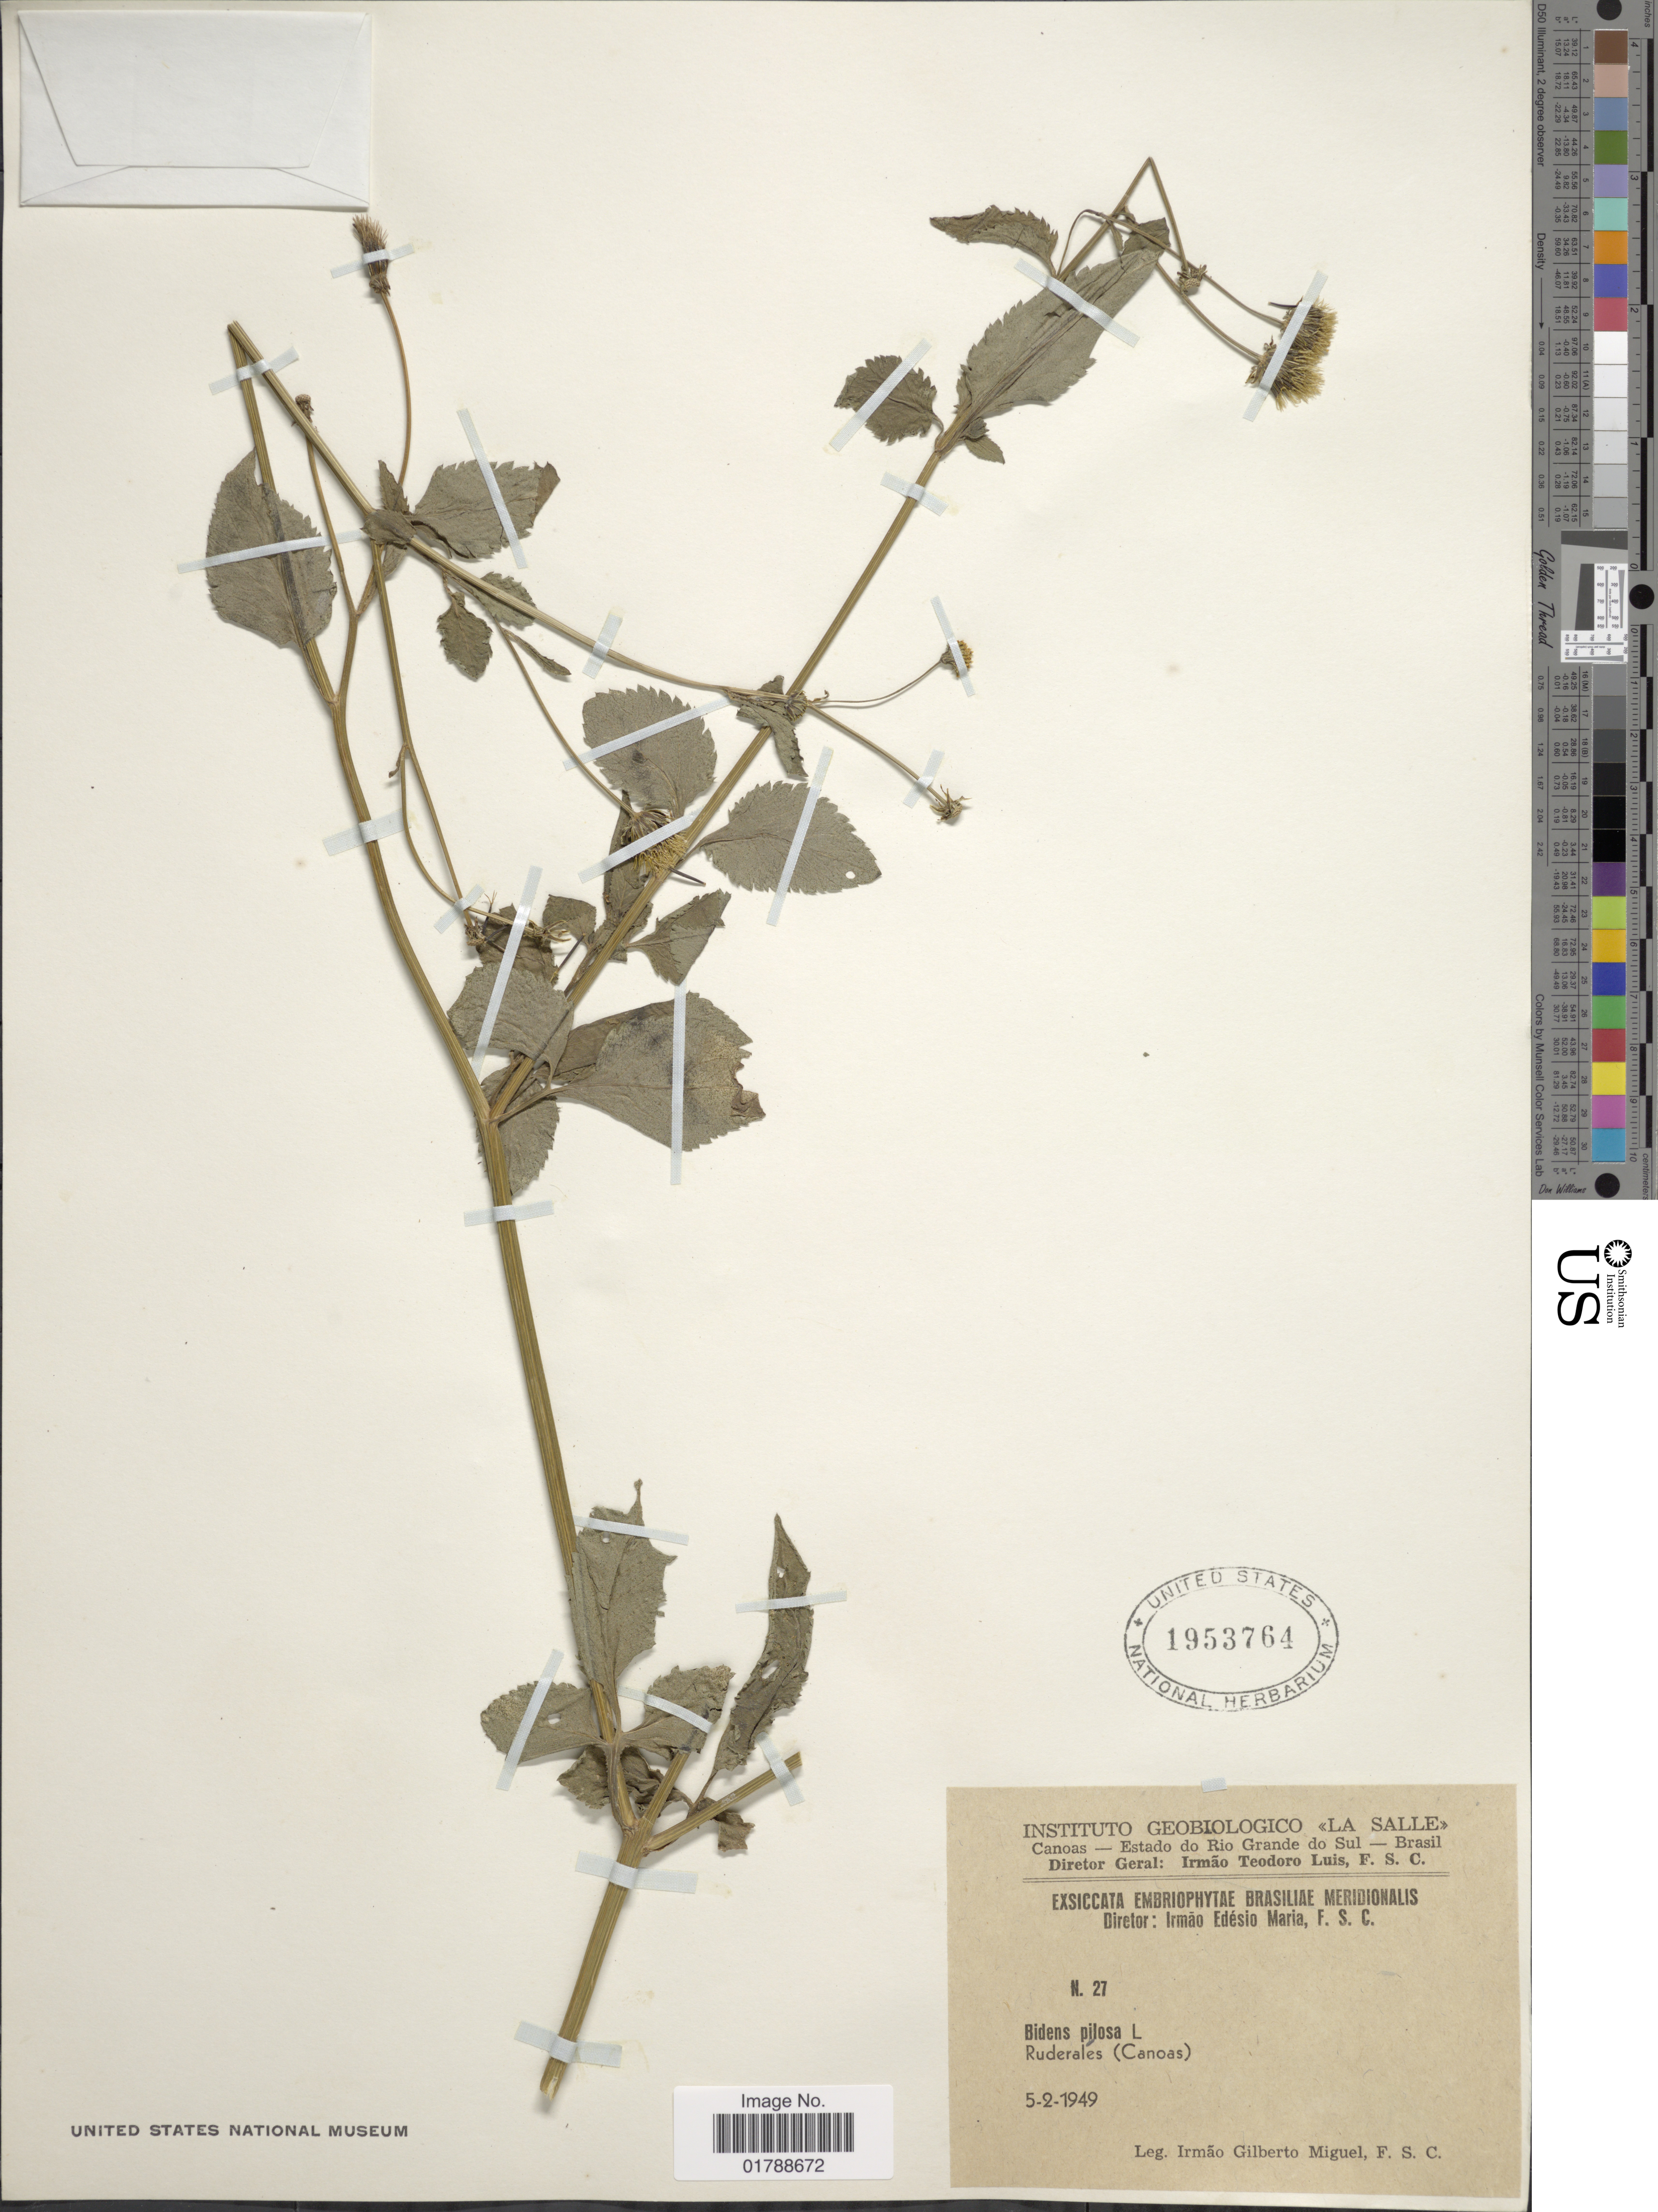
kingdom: Plantae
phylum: Tracheophyta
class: Magnoliopsida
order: Asterales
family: Asteraceae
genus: Bidens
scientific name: Bidens pilosa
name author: L.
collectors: I. G. Miguel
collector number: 27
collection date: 1949-02-05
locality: Ruderalés (Canoas)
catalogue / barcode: US 1953764